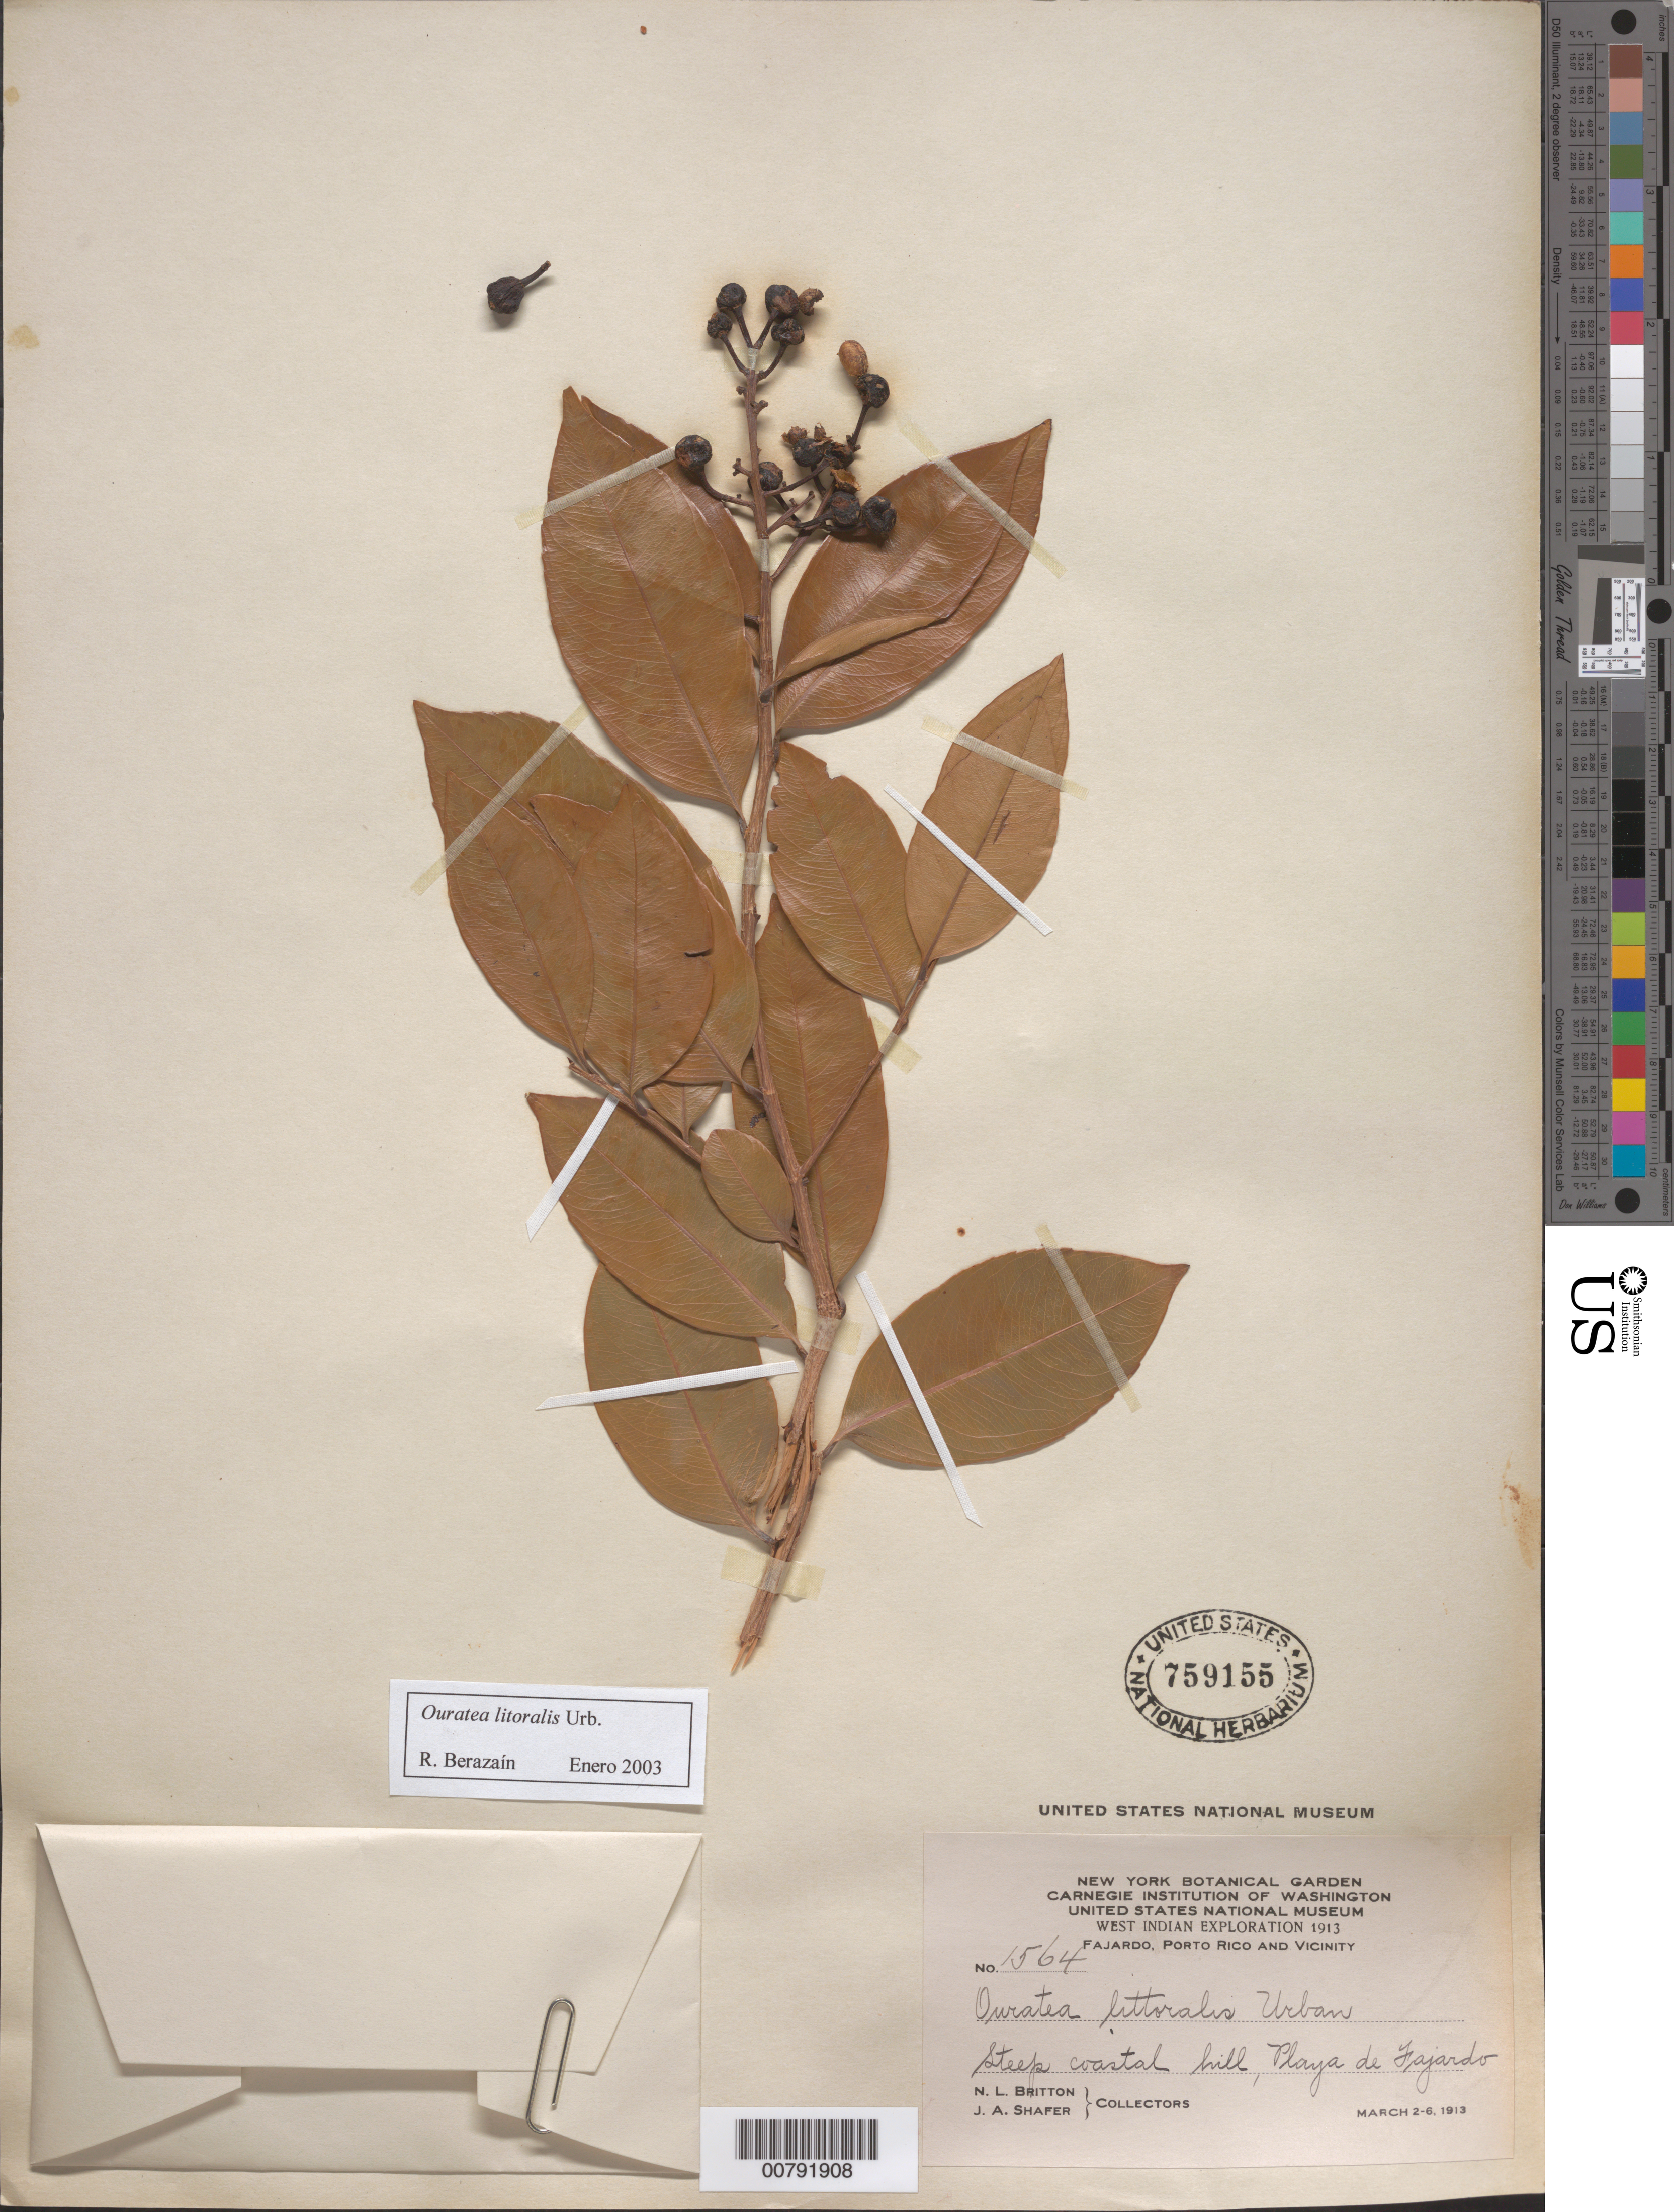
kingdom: Plantae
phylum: Tracheophyta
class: Magnoliopsida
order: Malpighiales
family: Ochnaceae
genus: Ouratea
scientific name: Ouratea littoralis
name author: Urb.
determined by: Berazaín, R.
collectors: N. Britton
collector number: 1564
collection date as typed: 02 Mar 1913 to 06 Mar 1913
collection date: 1913-03-02/1913-03-06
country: Puerto Rico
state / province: Fajardo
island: Puerto Rico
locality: Fajardo, Playa de Fajardo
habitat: Steep coastal hill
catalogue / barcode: US 759155